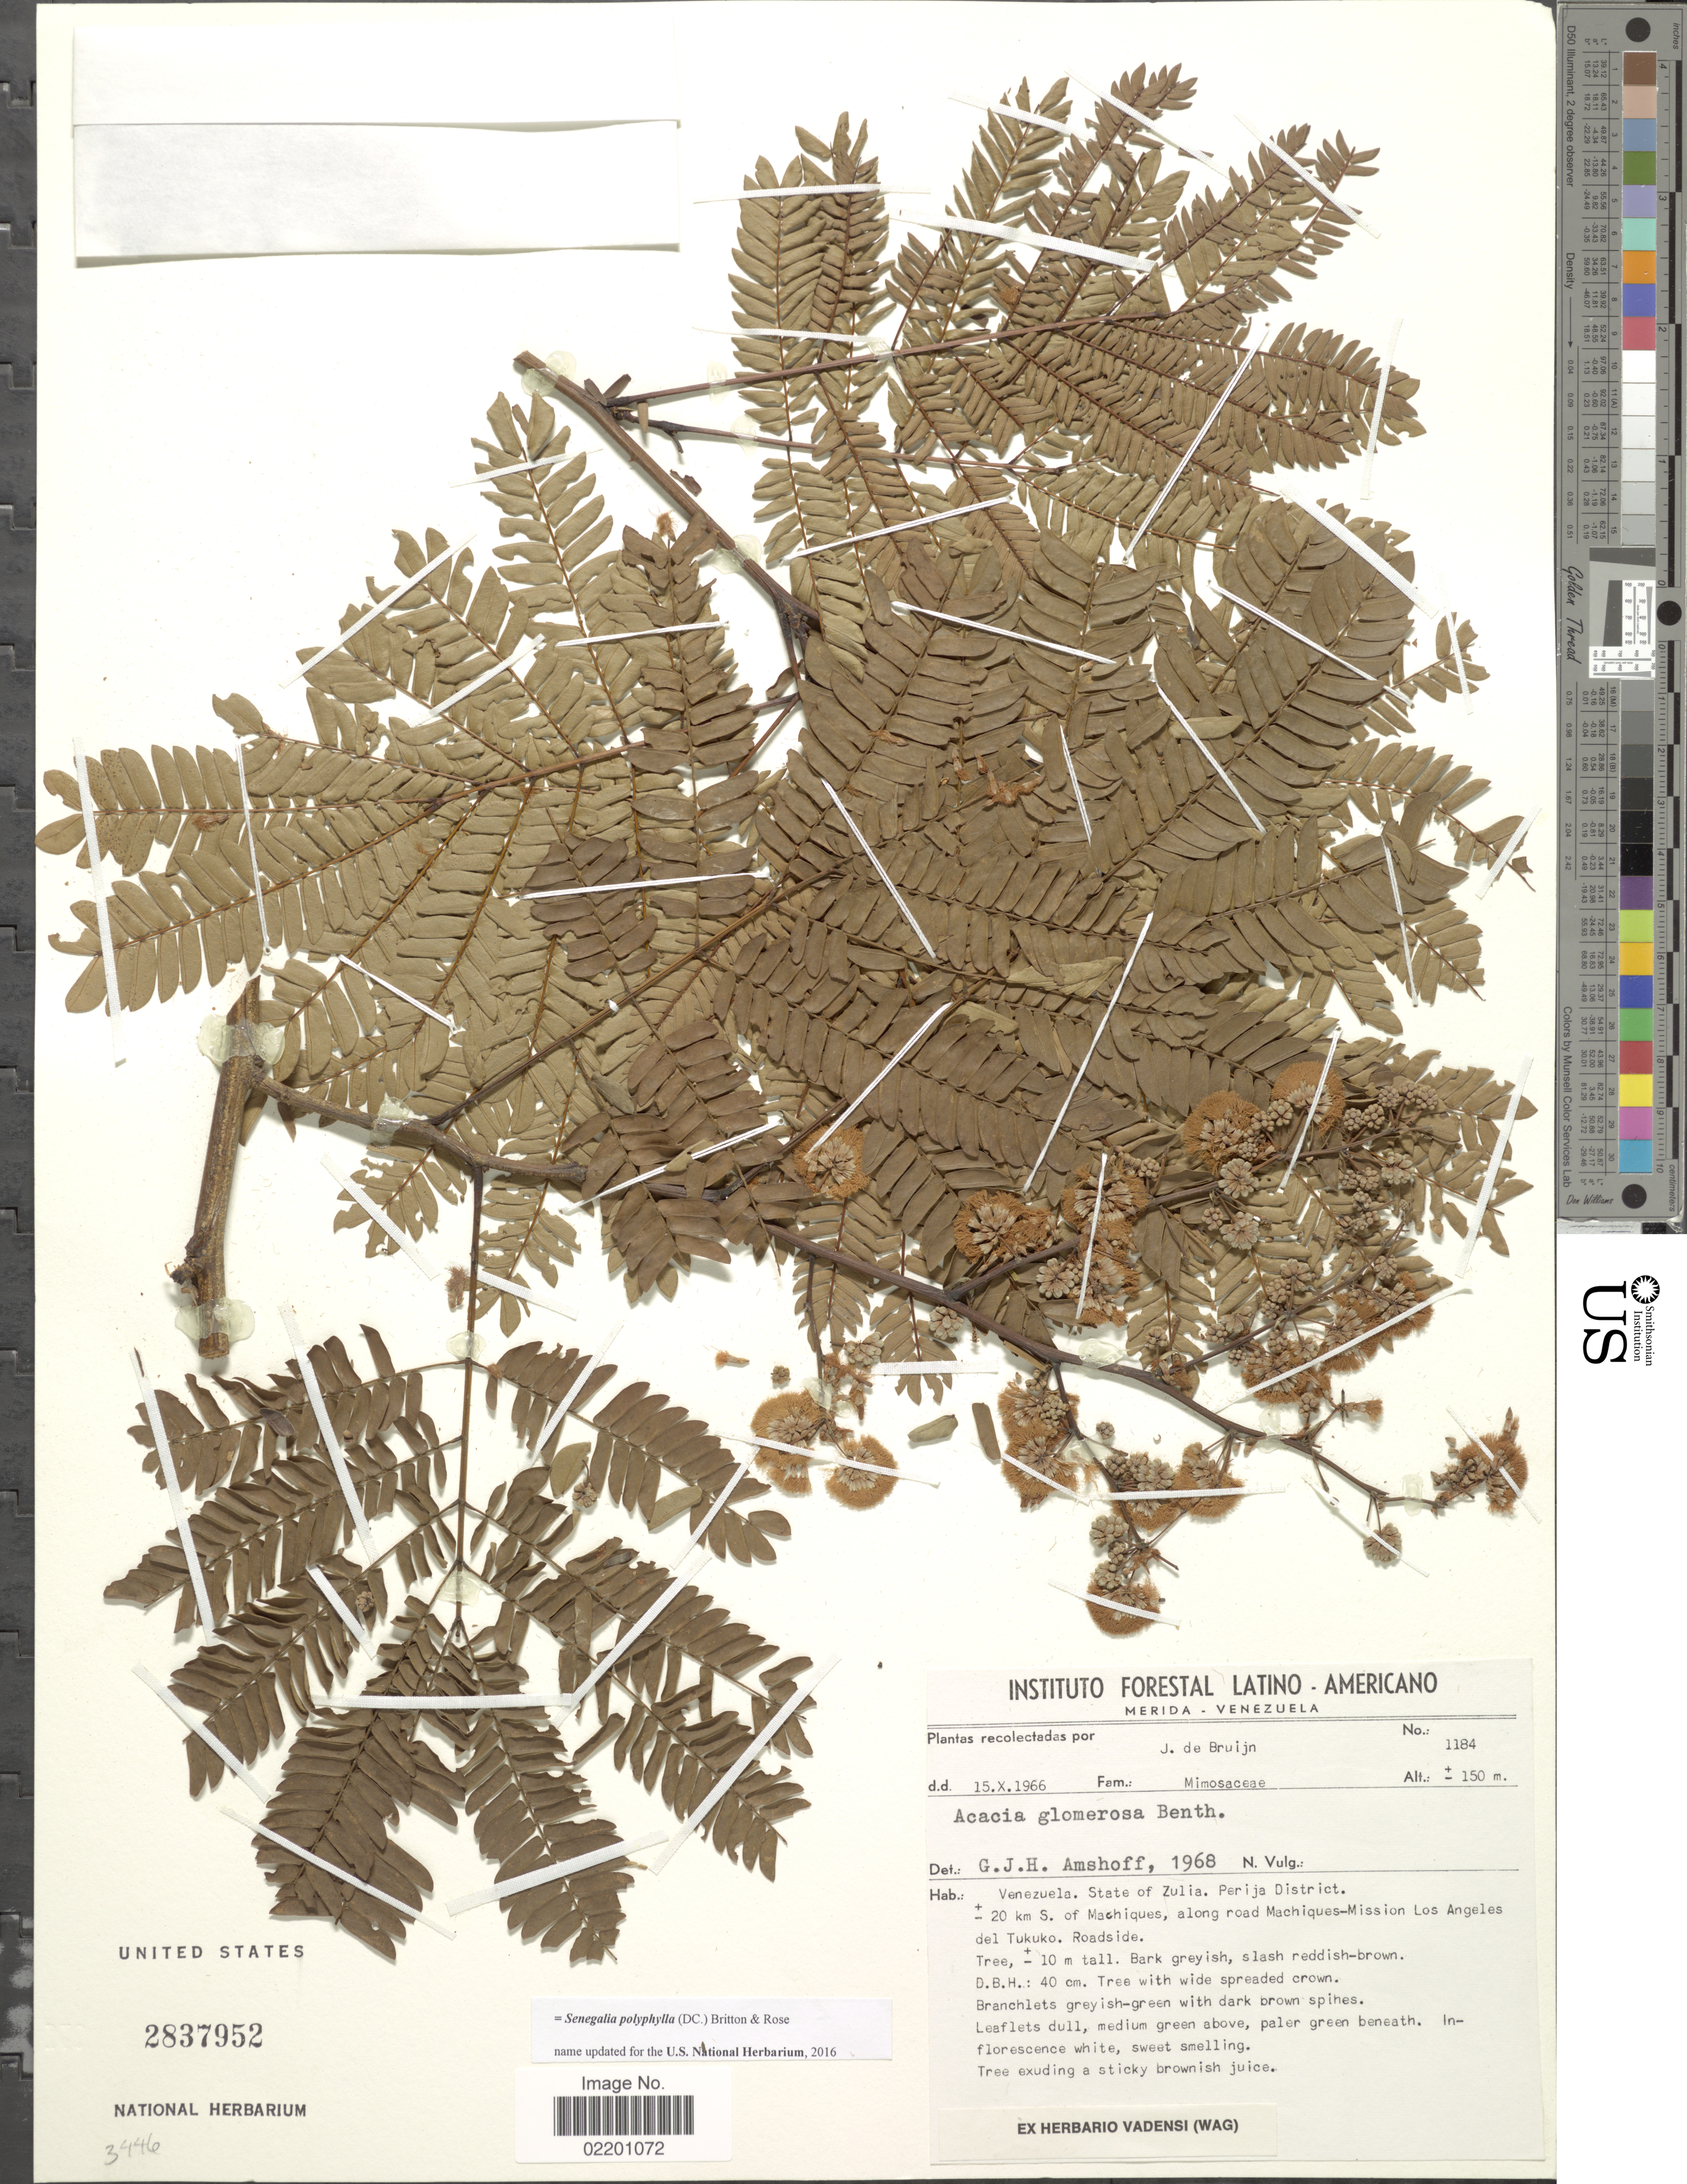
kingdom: Plantae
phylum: Tracheophyta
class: Magnoliopsida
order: Fabales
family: Fabaceae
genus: Senegalia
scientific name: Senegalia polyphylla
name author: (DC.) Britton & Rose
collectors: J. Bruijn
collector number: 1184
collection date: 1966-10-15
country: Venezuela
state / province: Zulia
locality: State of Zulia, Perija District. ± 20 km S. of Machiques, along road Machiques - Mission Los Angeles del Tukuko. Roadside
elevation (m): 150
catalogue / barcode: US 2837952